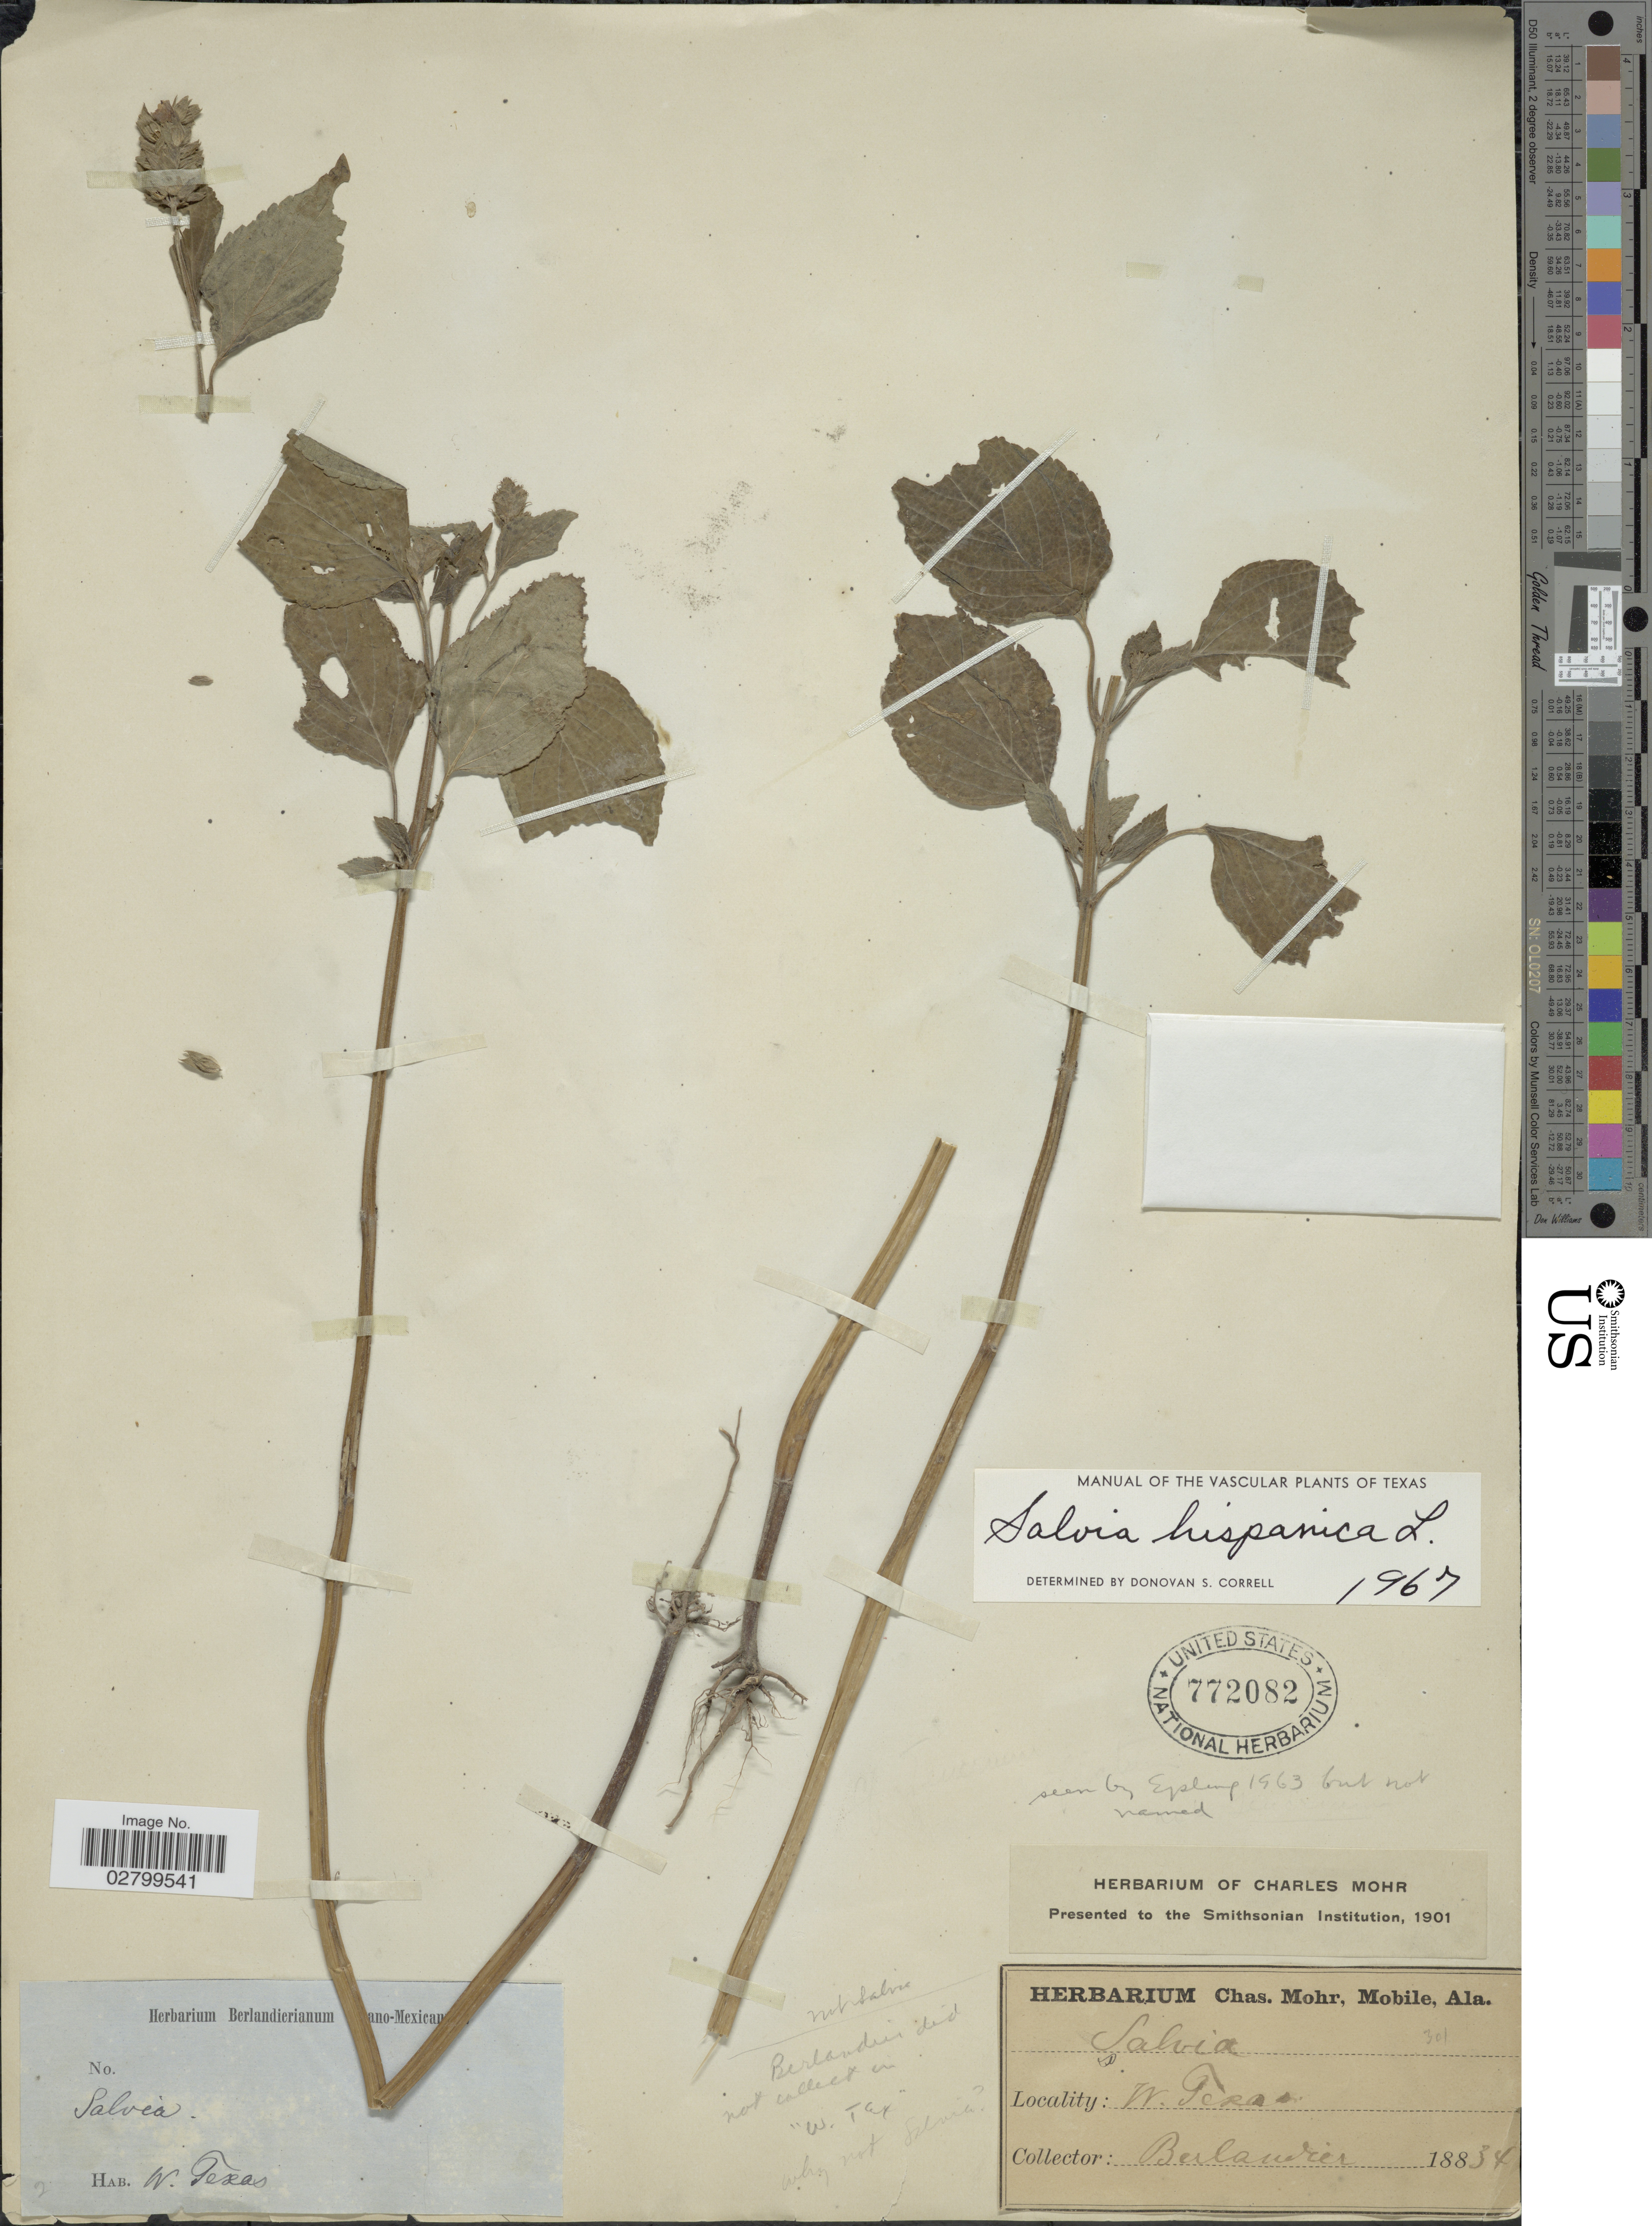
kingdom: Plantae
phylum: Tracheophyta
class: Magnoliopsida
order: Lamiales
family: Lamiaceae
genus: Salvia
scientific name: Salvia hispanica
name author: L.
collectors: J. L. Berlandier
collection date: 1834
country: United States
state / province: Texas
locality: W. Texas.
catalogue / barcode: US 772082